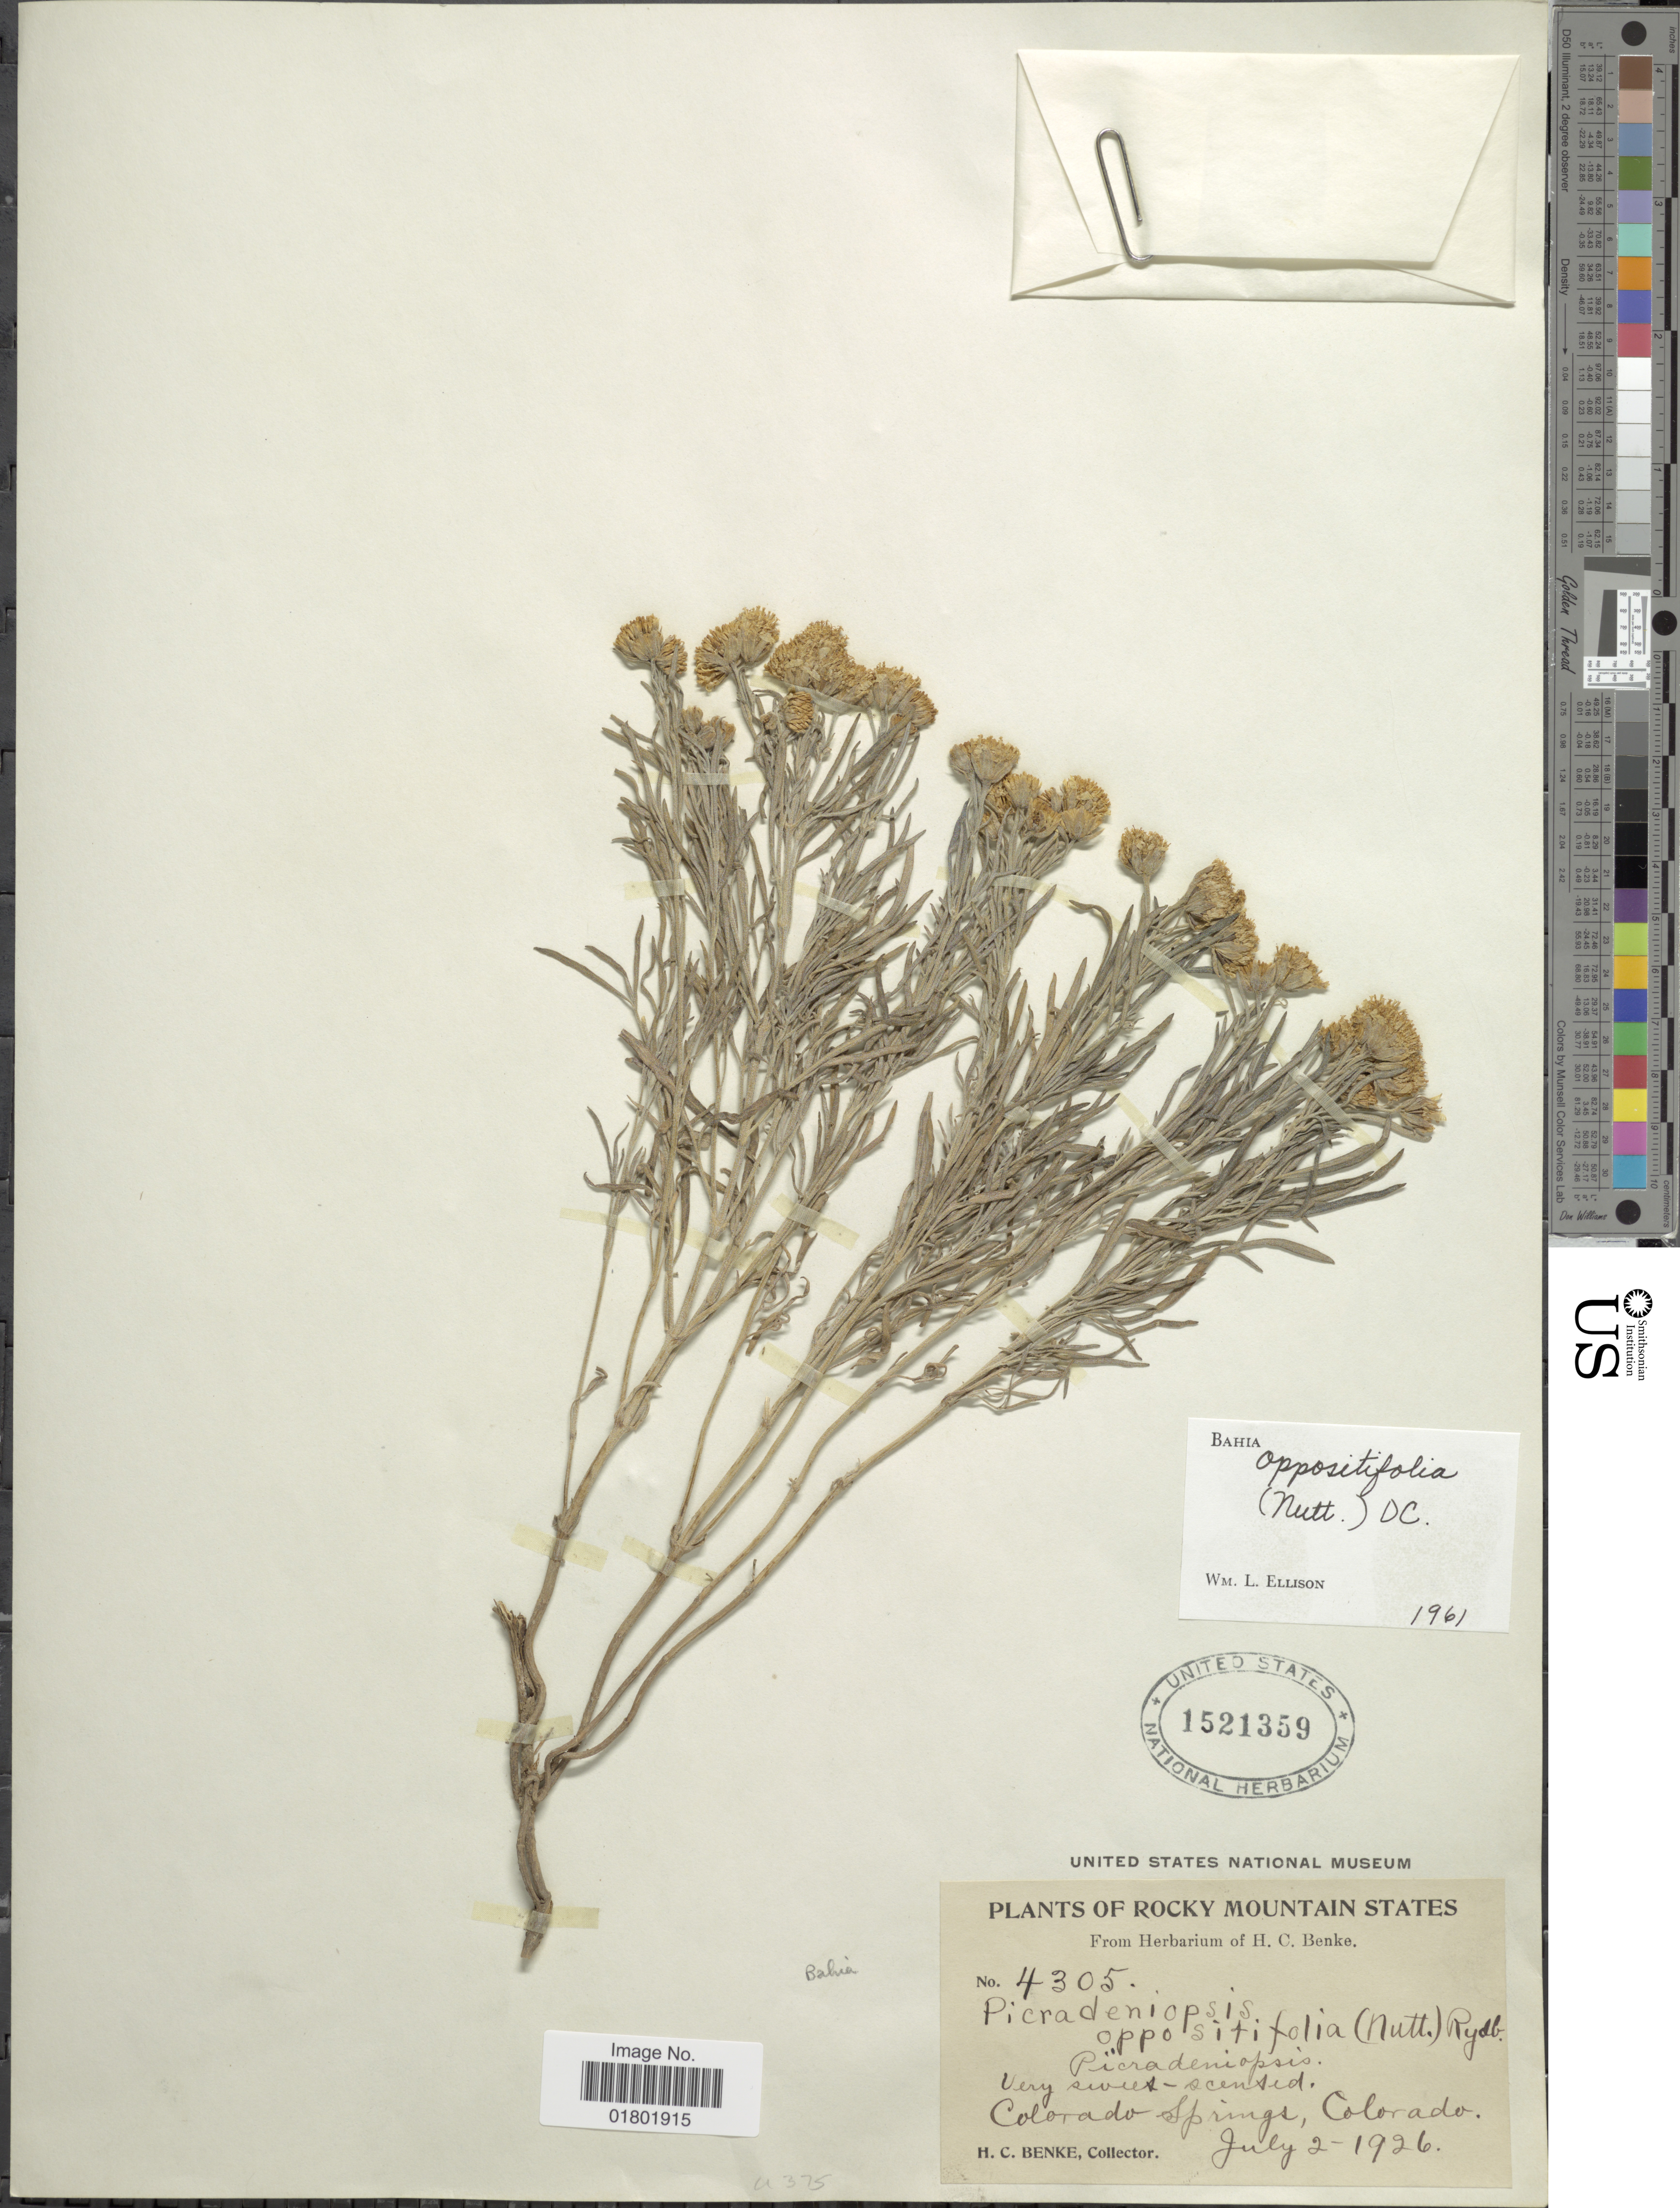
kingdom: Plantae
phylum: Tracheophyta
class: Magnoliopsida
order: Asterales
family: Asteraceae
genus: Bahia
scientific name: Bahia oppositifolia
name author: Nutt.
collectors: H. Benke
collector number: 4305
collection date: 1926-07-02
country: United States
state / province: Colorado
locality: Rocky Mountain States, Colorado Springs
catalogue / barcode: US 1521359